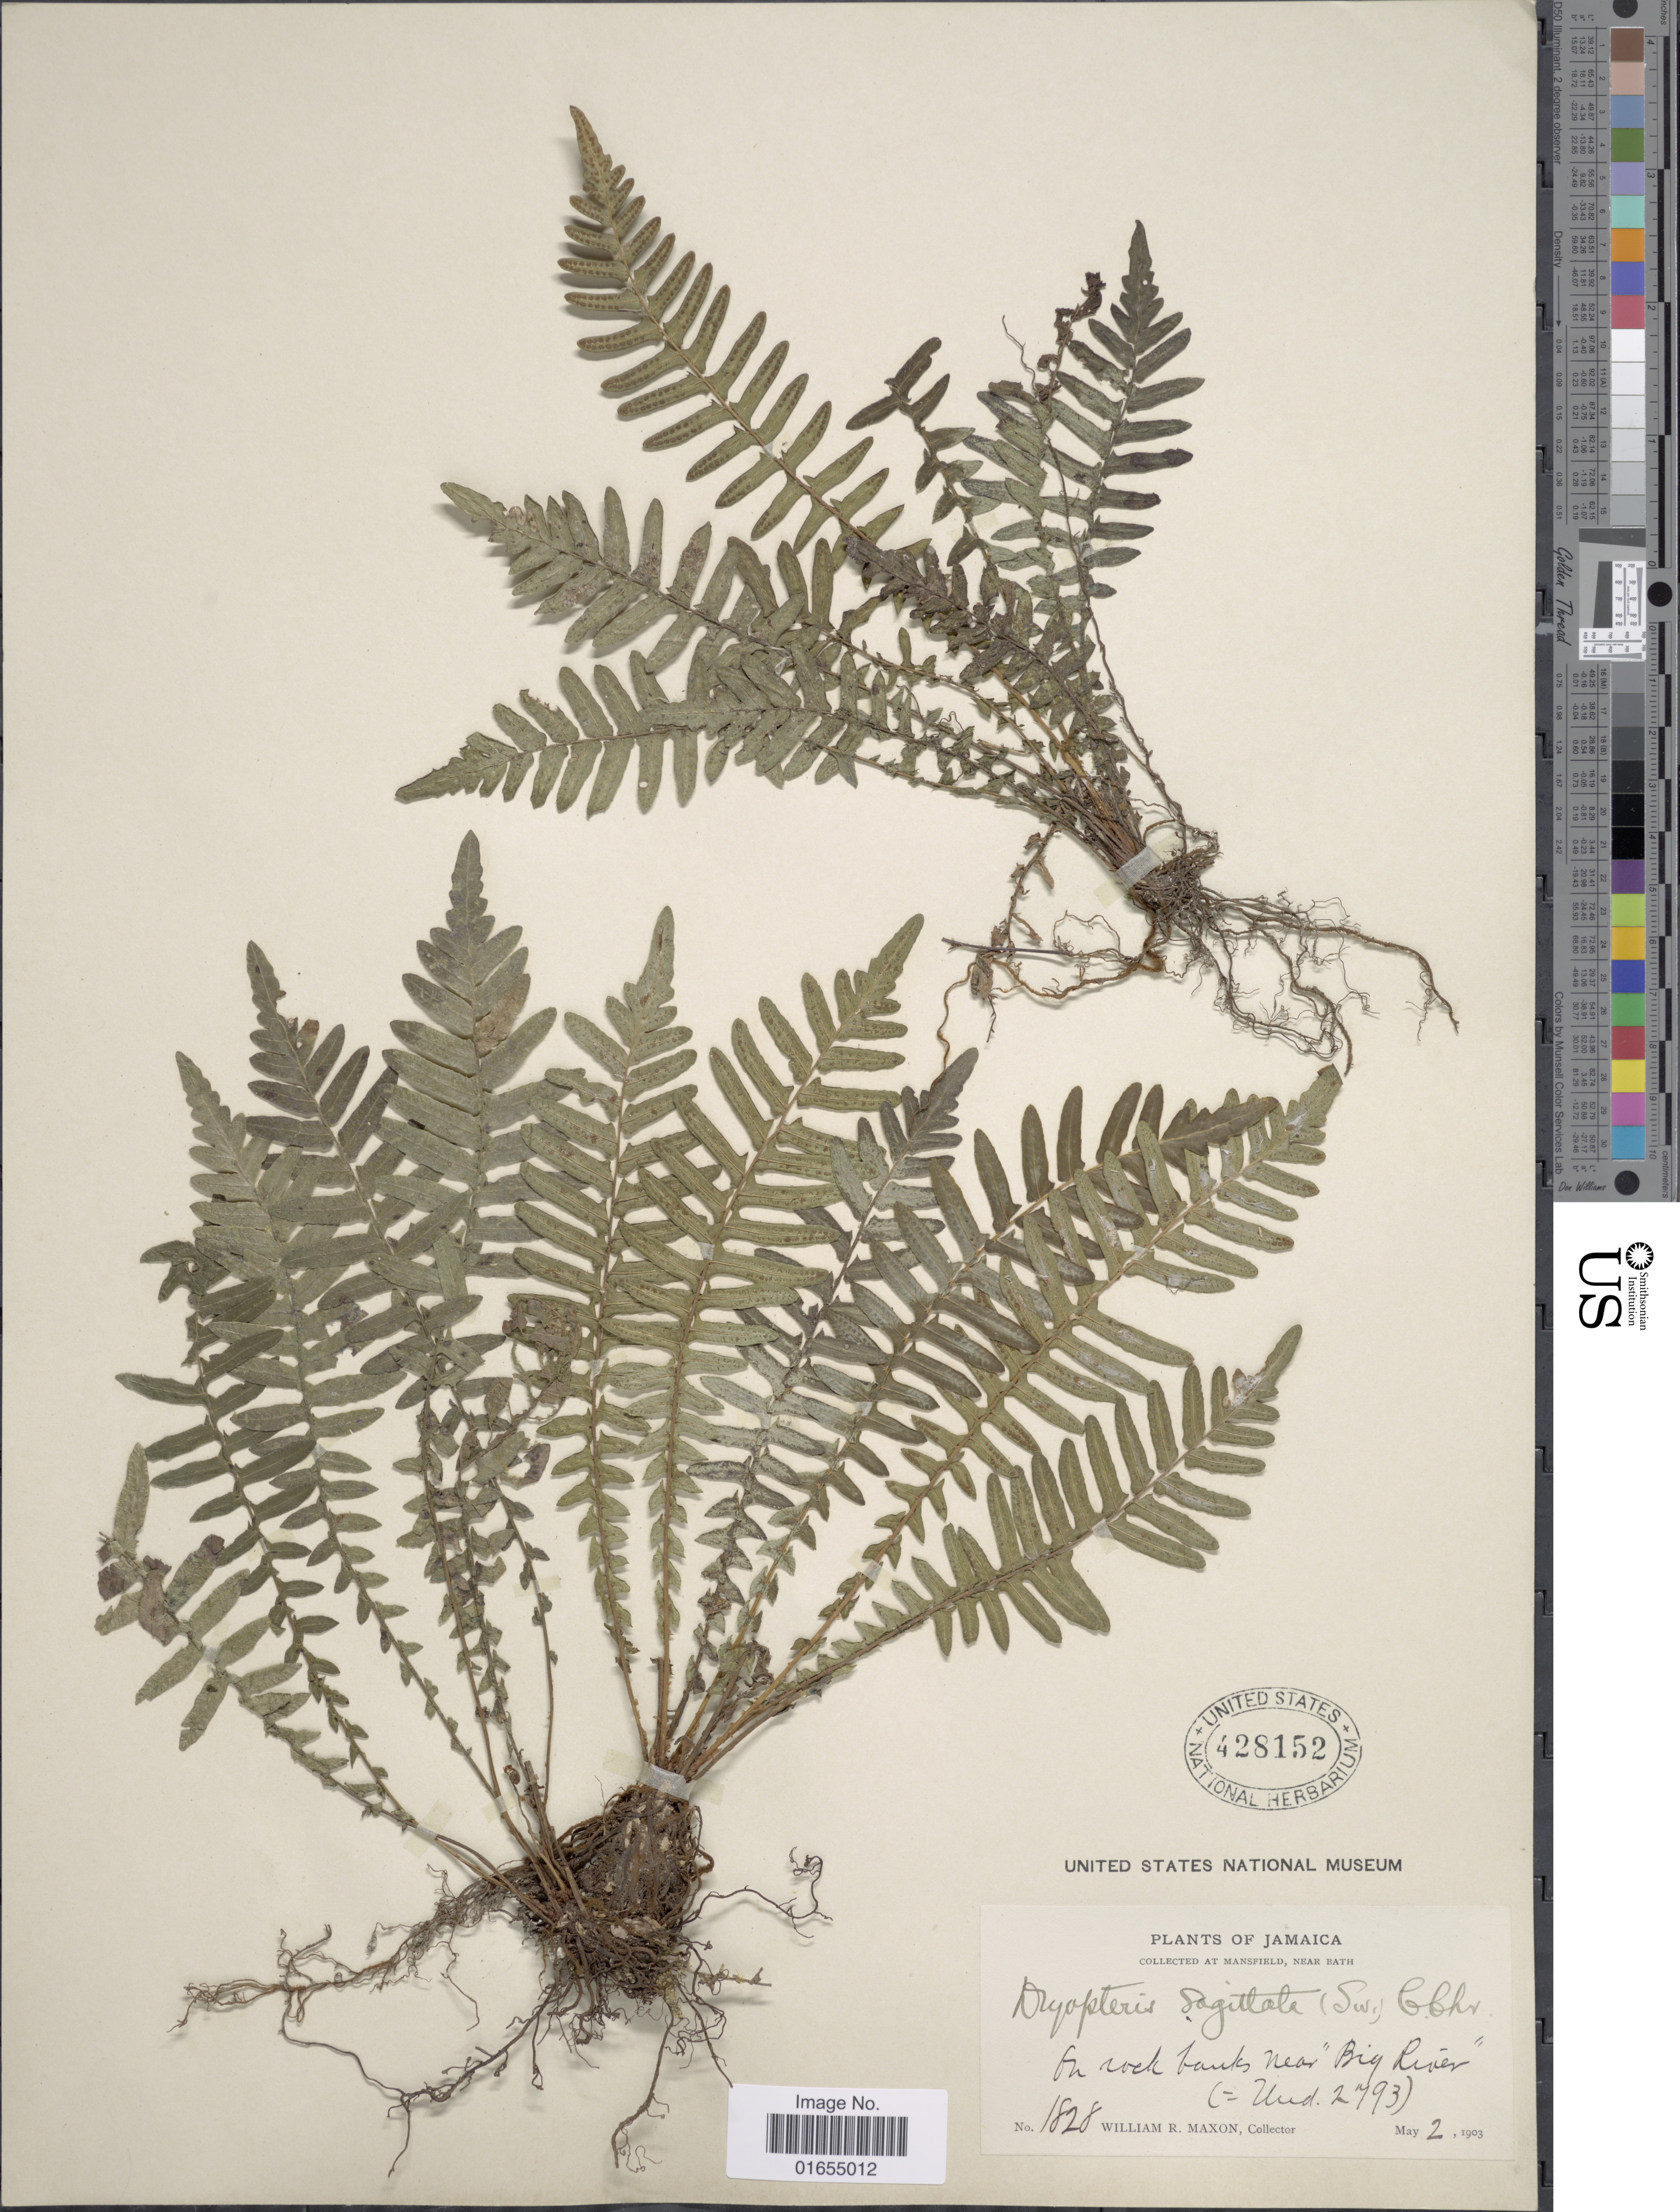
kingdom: Plantae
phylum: Tracheophyta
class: Polypodiopsida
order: Polypodiales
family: Thelypteridaceae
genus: Goniopteris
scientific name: Goniopteris sagittata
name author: (Sw.) Pic. Serm.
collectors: W. R. Maxon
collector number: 1828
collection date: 1903-05-02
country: Jamaica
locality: Collected at Mansfield, near Bath, on rock banks near "Big River"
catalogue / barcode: US 428152